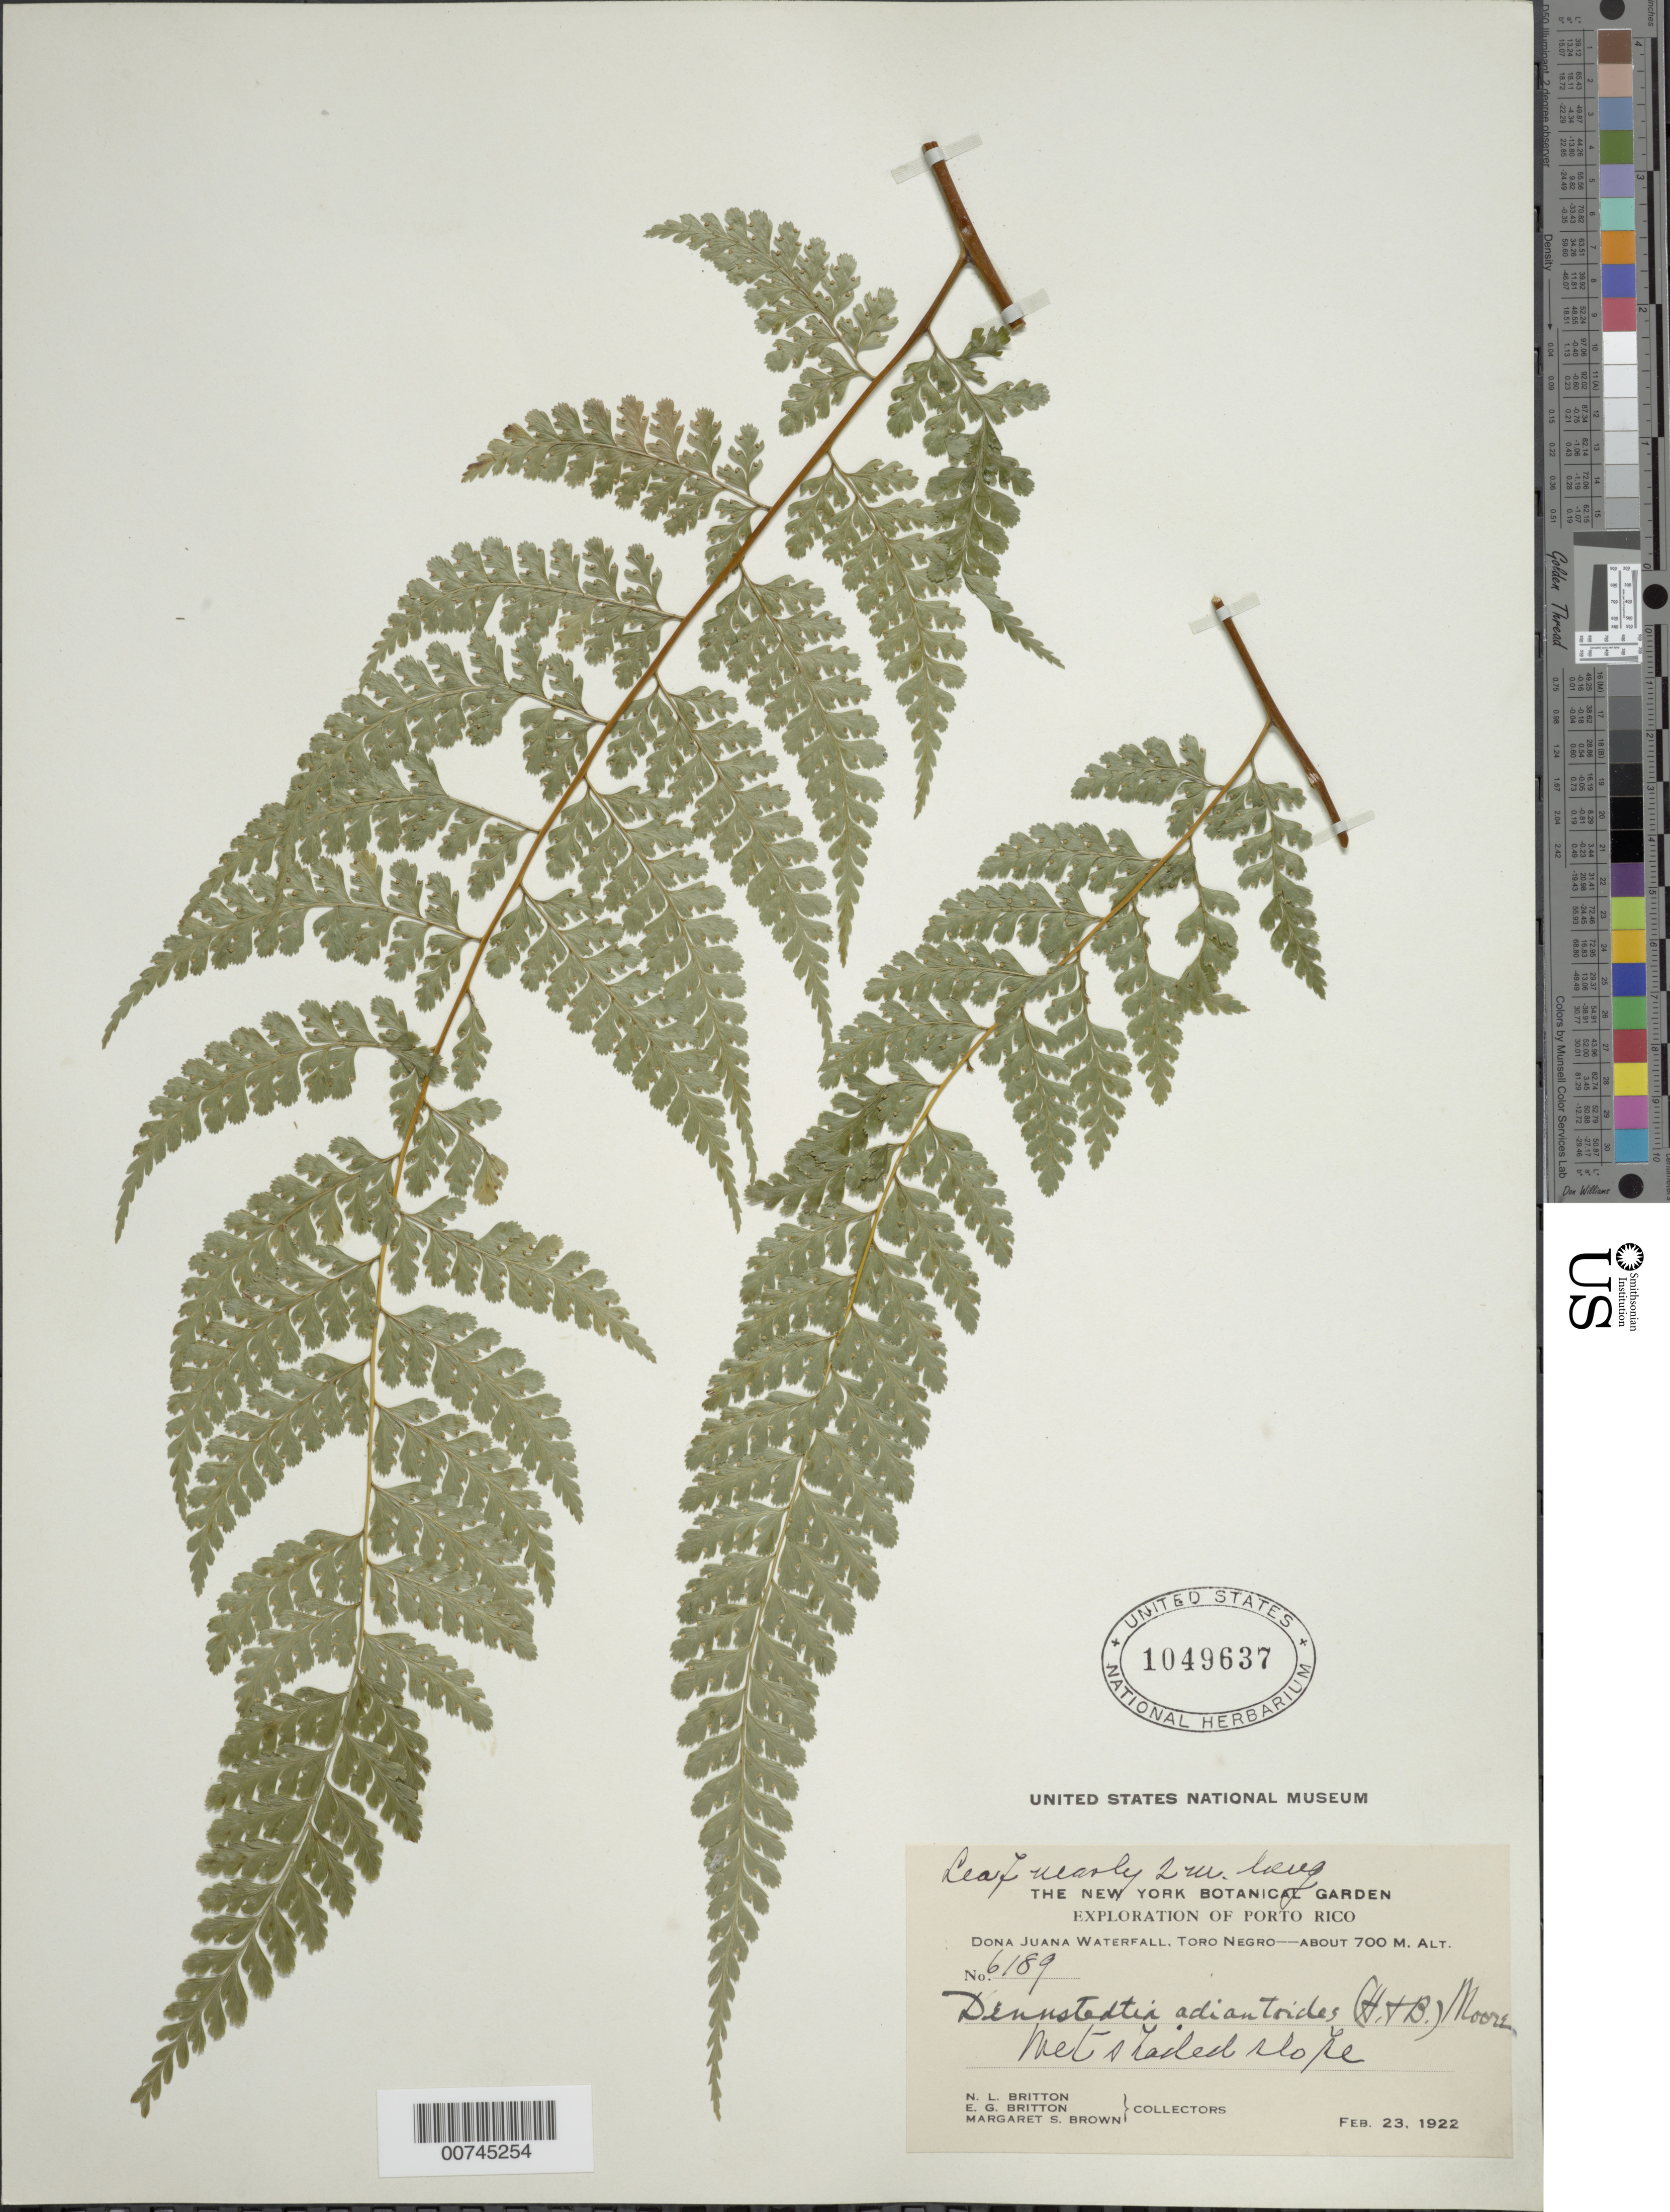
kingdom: Plantae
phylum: Tracheophyta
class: Polypodiopsida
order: Polypodiales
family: Dennstaedtiaceae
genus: Dennstaedtia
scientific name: Dennstaedtia bipinnata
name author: (Cav.) Maxon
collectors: N. Britton, E. G. Britton & M. S. Brown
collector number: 6189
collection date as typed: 23 Feb 1922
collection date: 1922-02-23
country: Puerto Rico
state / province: Villalba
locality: Doña Juana Waterfall, Toro Negro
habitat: Wet shaded slope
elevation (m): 700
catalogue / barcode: US 1049637